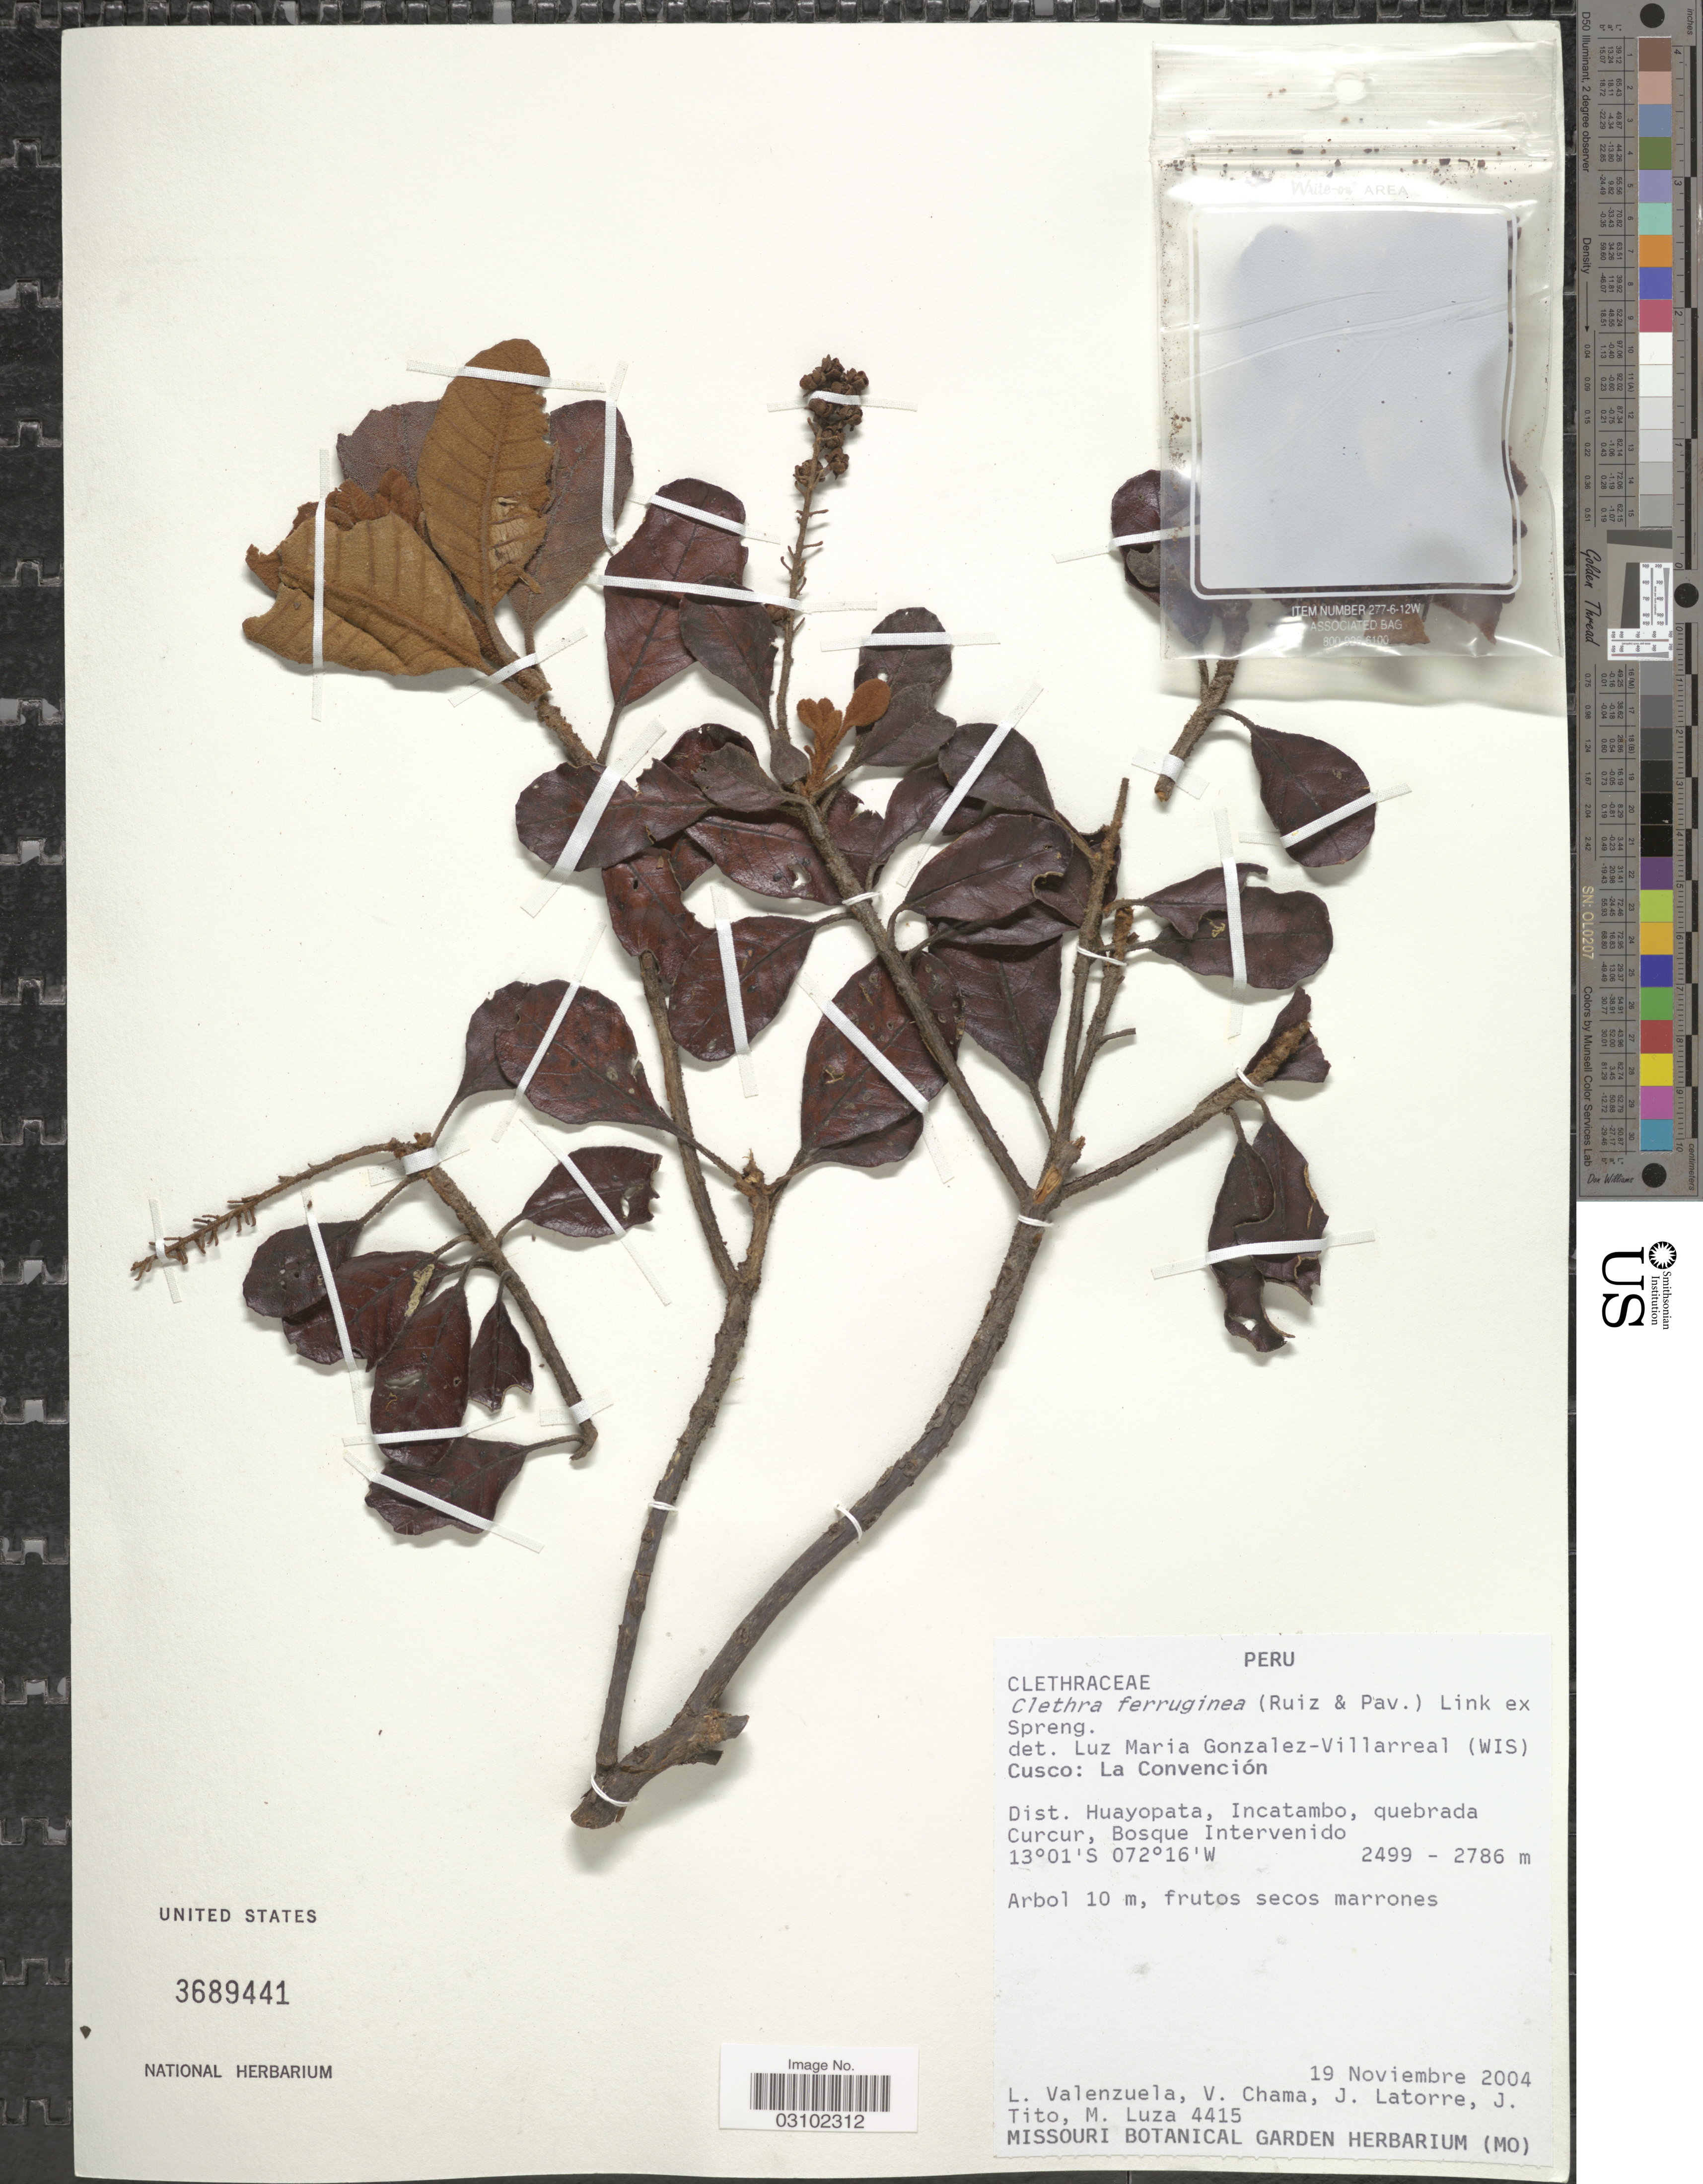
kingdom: Plantae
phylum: Tracheophyta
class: Magnoliopsida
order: Ericales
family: Clethraceae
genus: Clethra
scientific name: Clethra ferruginea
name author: (Ruiz & Pav.) Link ex Spreng.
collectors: L. Valenzuela, V. Chama, J. Latorre, J. Tito & M. Luza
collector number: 4415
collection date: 2004-11-19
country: Peru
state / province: Cusco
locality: La Convencón, Dist. Huayopata, Incatambo, quebrada Curcur, Bosque Intervenido.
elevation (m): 2499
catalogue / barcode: US 3689441